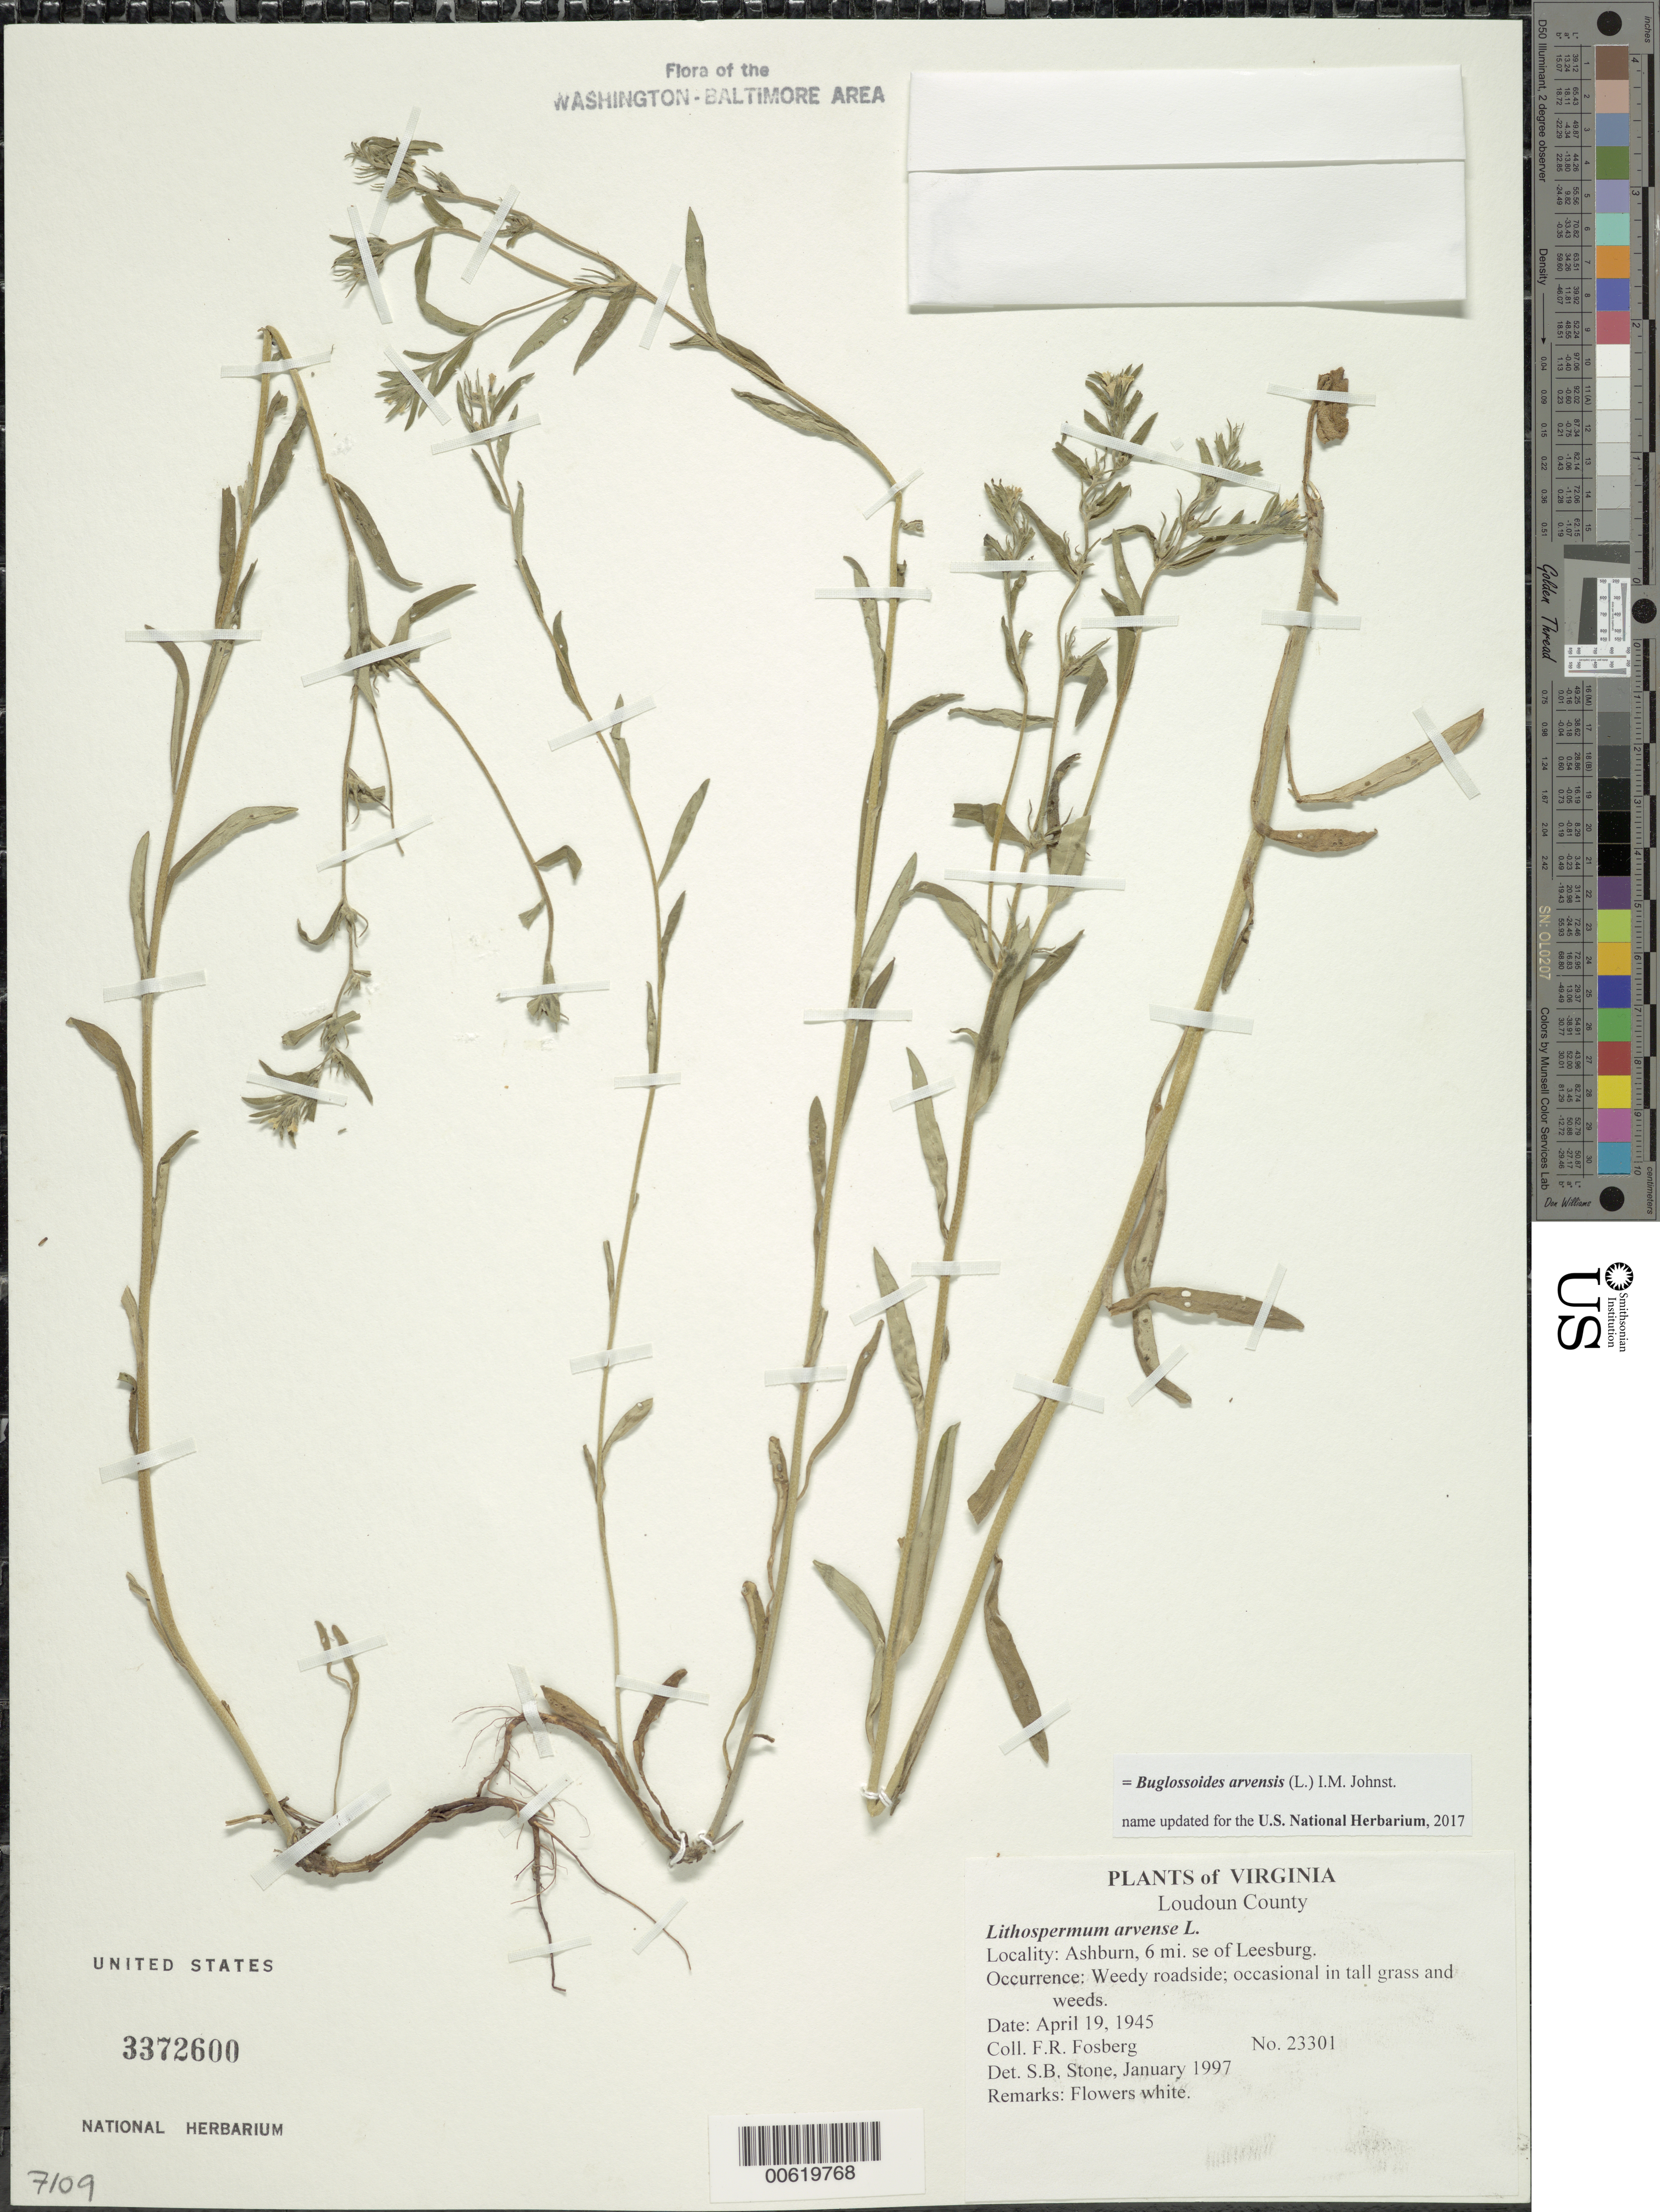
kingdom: Plantae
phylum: Tracheophyta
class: Magnoliopsida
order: Boraginales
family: Boraginaceae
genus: Buglossoides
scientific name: Buglossoides arvensis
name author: (L.) I.M. Johnst.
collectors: F. R. Fosberg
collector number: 23301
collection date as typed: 19 Apr 1945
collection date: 1945-04-19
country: United States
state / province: Virginia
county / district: Loudoun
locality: Ashburn, 6 mi. SE of Leesburg.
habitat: Weedy roadside; occasional in tall grass and weeds.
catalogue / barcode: US 3372600